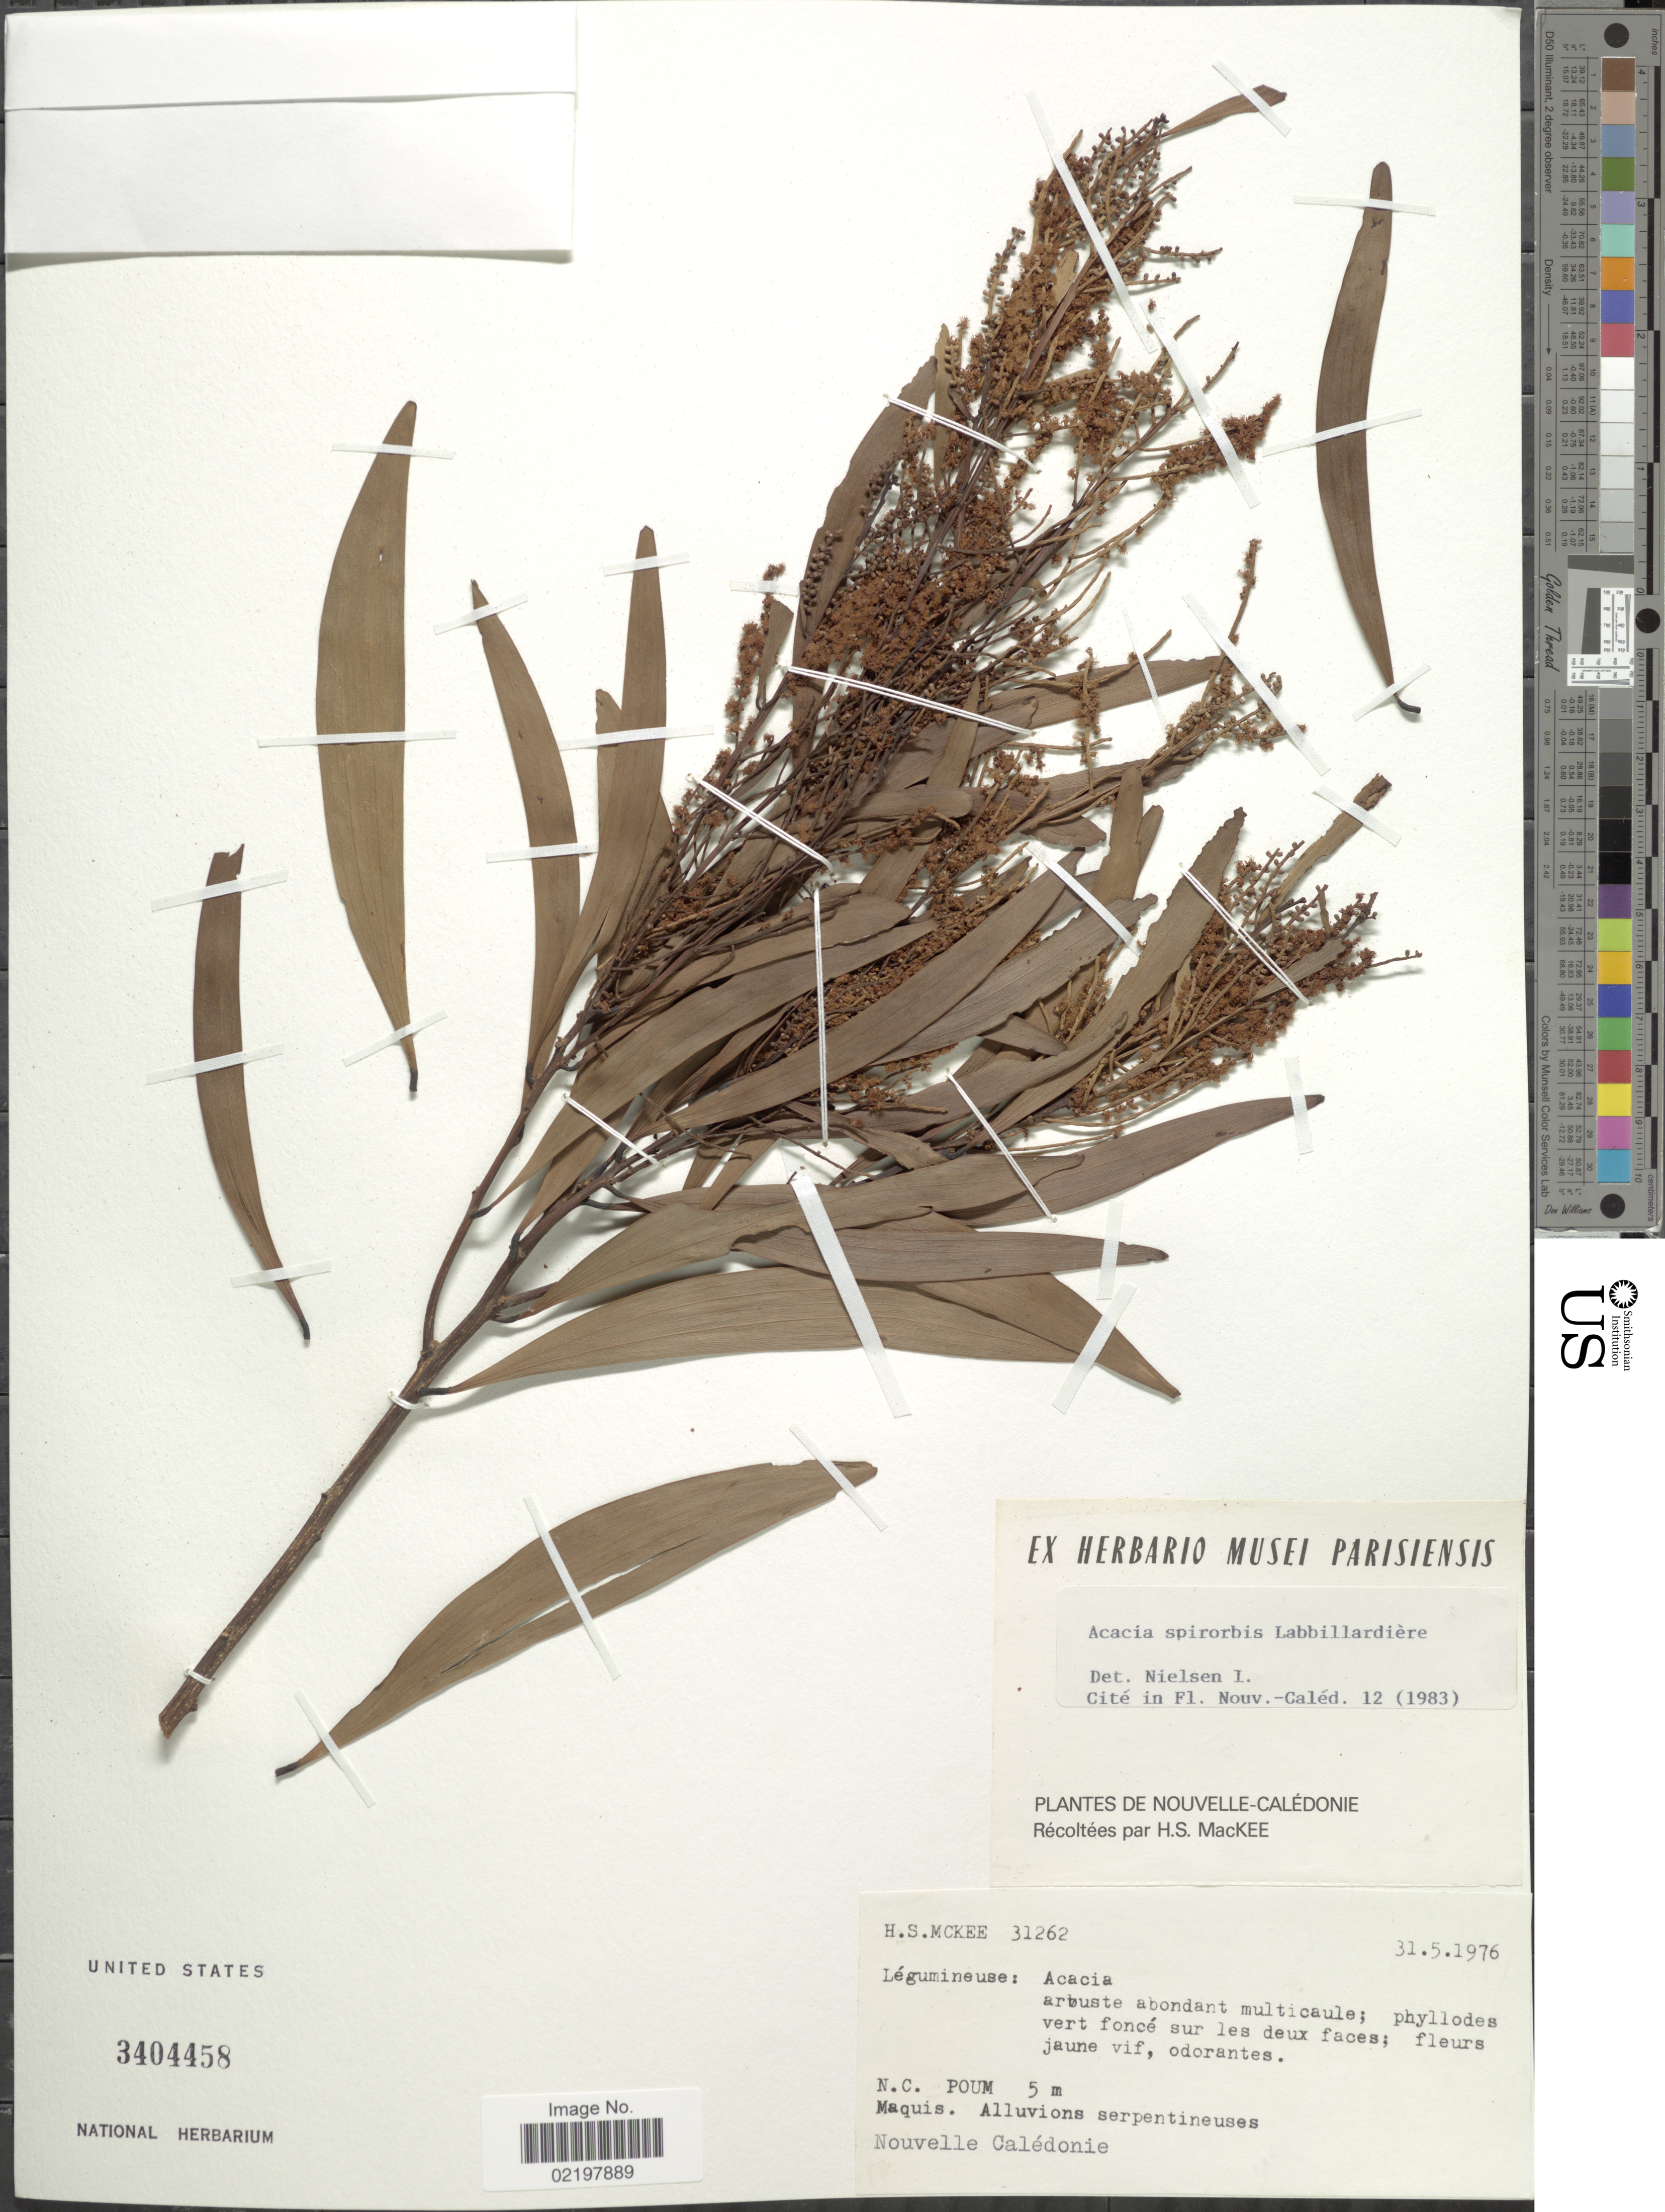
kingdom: Plantae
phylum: Tracheophyta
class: Magnoliopsida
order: Fabales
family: Fabaceae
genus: Acacia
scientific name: Acacia spirorbis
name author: Labill.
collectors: H. S. McKee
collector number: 31262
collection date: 1976-05-31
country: New Caledonia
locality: N. C. Poum, Maquis, Alluvions serpentineuses, Nouvelle Caledonie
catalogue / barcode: US 3404458